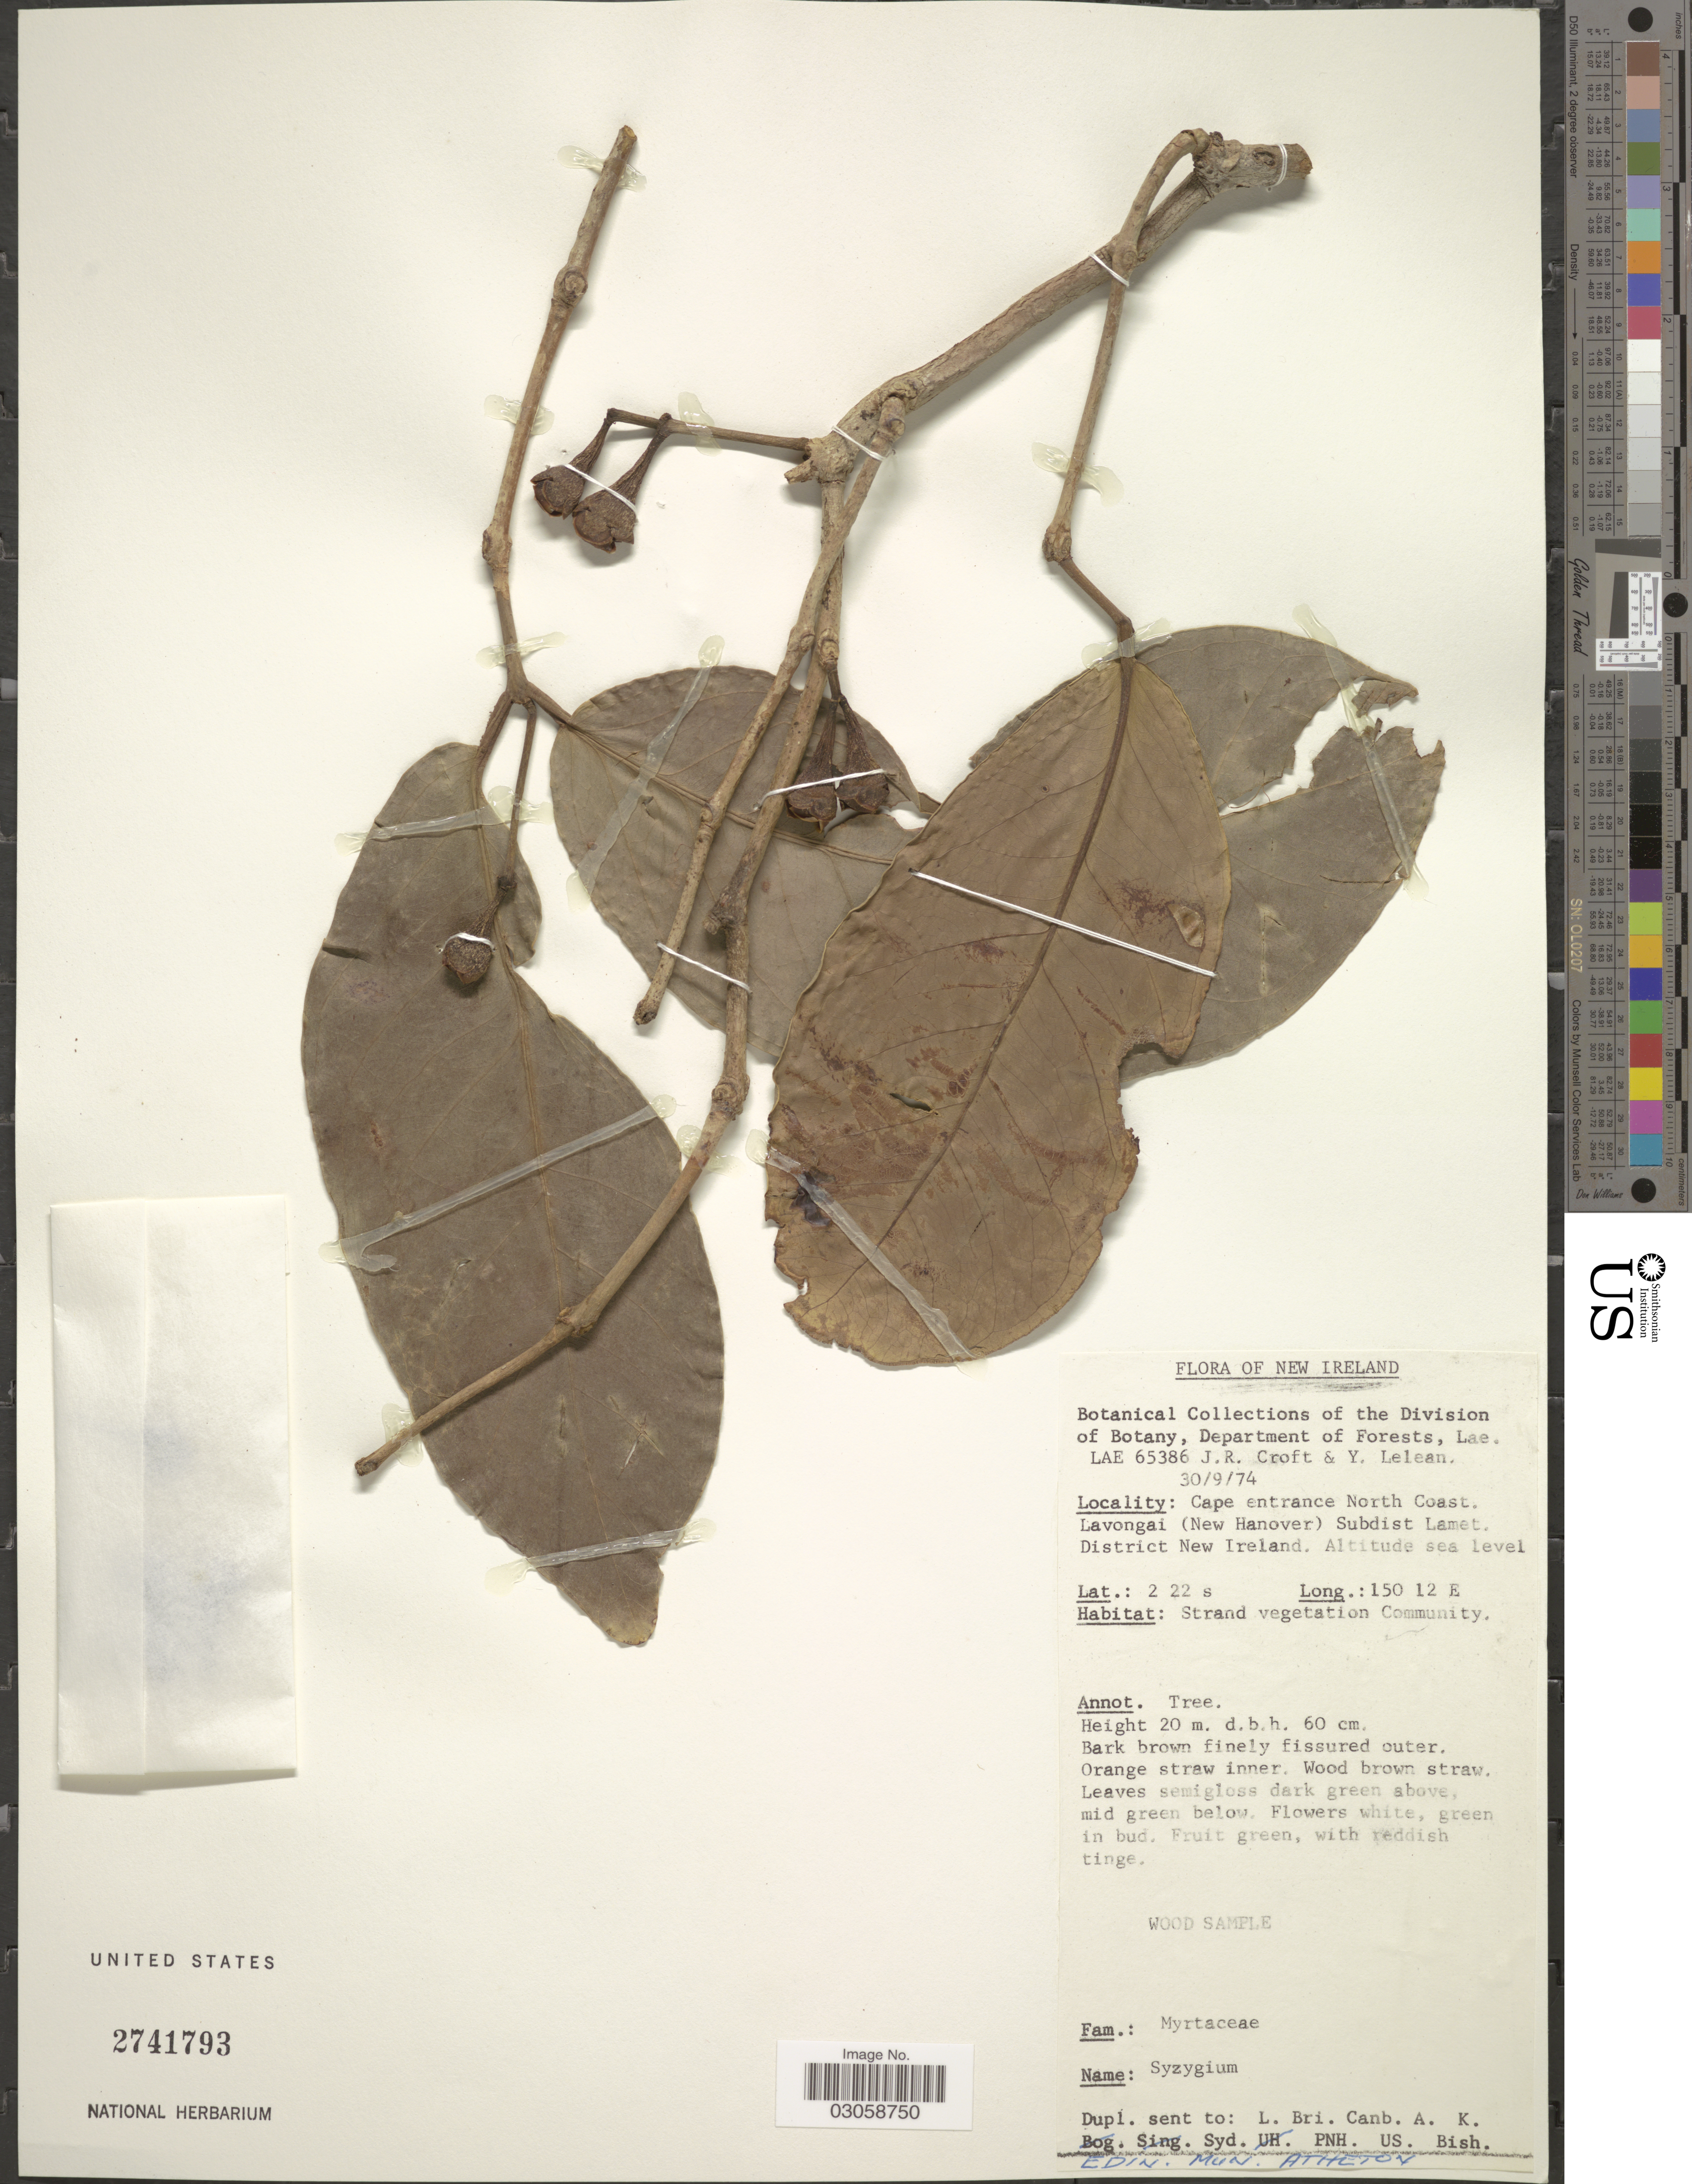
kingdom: Plantae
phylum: Tracheophyta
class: Magnoliopsida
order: Myrtales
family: Myrtaceae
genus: Syzygium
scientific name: Syzygium sp.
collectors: J. R. Croft & Y. Lelean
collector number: LAE 65386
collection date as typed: Transcribed d/m/y: 30/9/74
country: Papua New Guinea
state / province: New Ireland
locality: New Ireland. Cape entrance North Coast. Lavongai (New Hanover). Subdist Lamet. District New Ireland.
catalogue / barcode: US 2741793